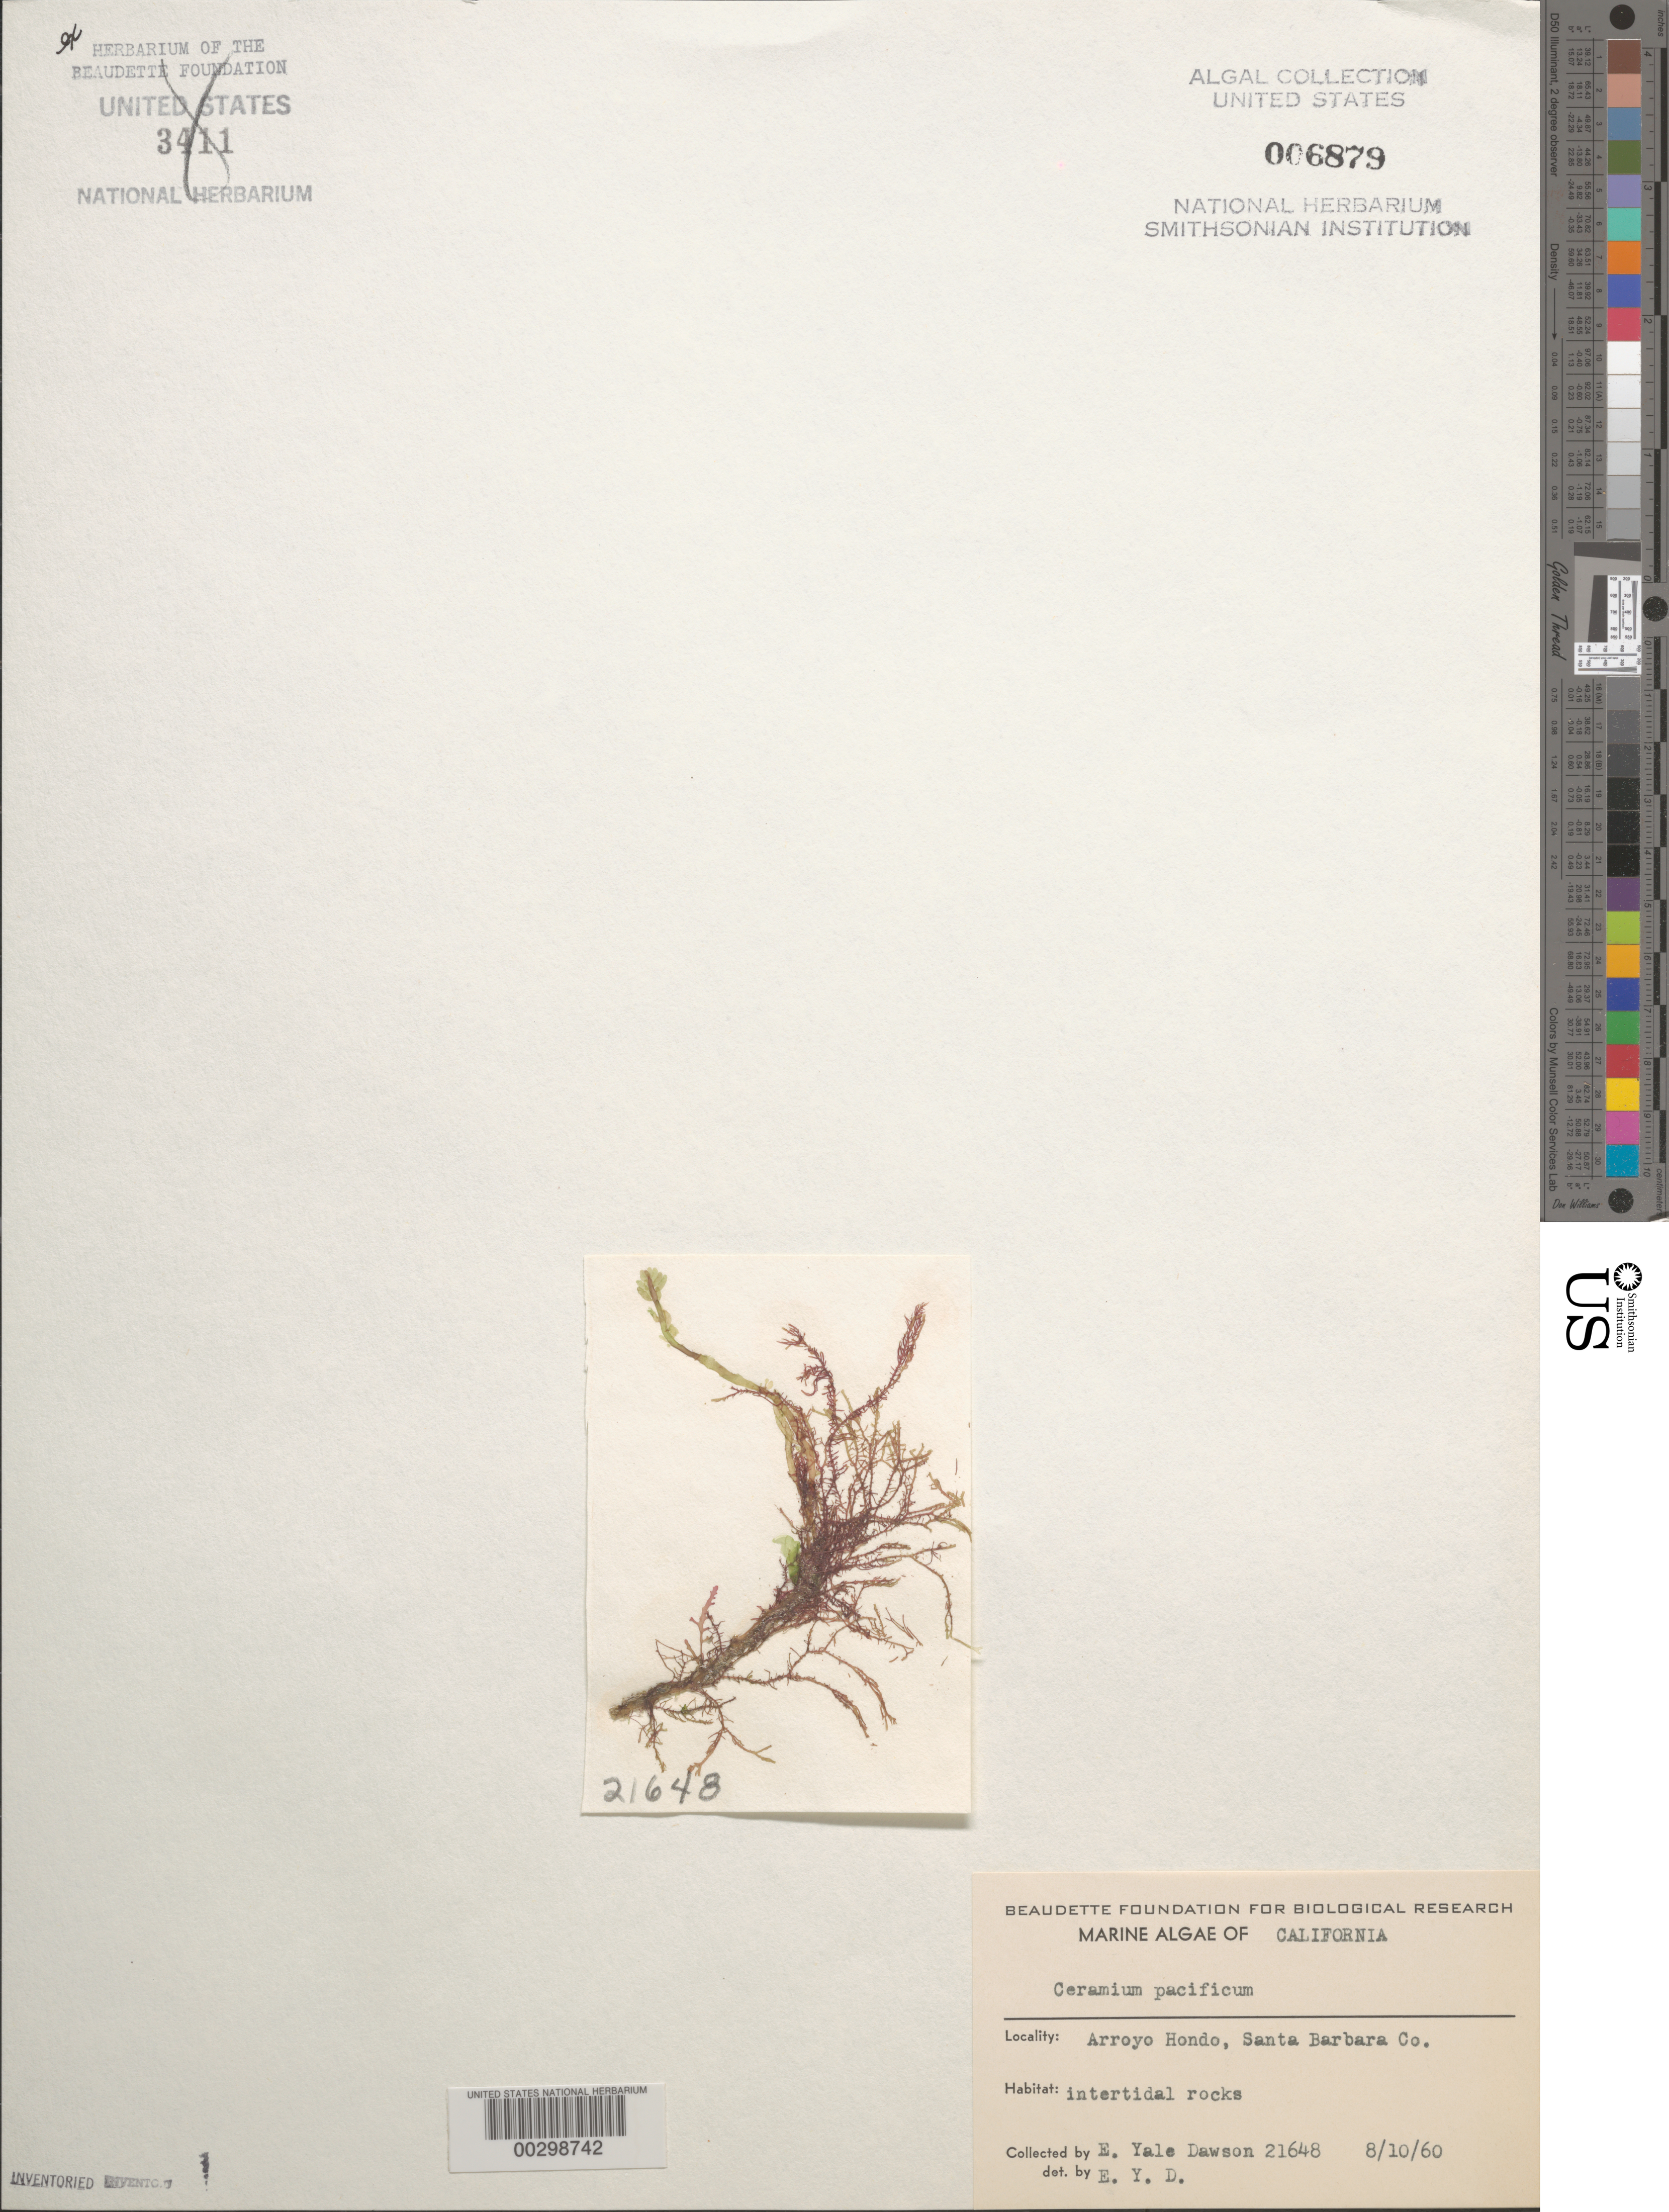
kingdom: Plantae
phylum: Rhodophyta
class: Florideophyceae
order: Ceramiales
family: Ceramiaceae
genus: Ceramium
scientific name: Ceramium pacificum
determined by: Dawson, E. Y.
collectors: E. Y. Dawson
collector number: EYD 21648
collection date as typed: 10 Aug 1960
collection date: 1960-08-10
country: United States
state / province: California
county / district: Santa Barbara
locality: Arroyo Honda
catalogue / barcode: US 6879